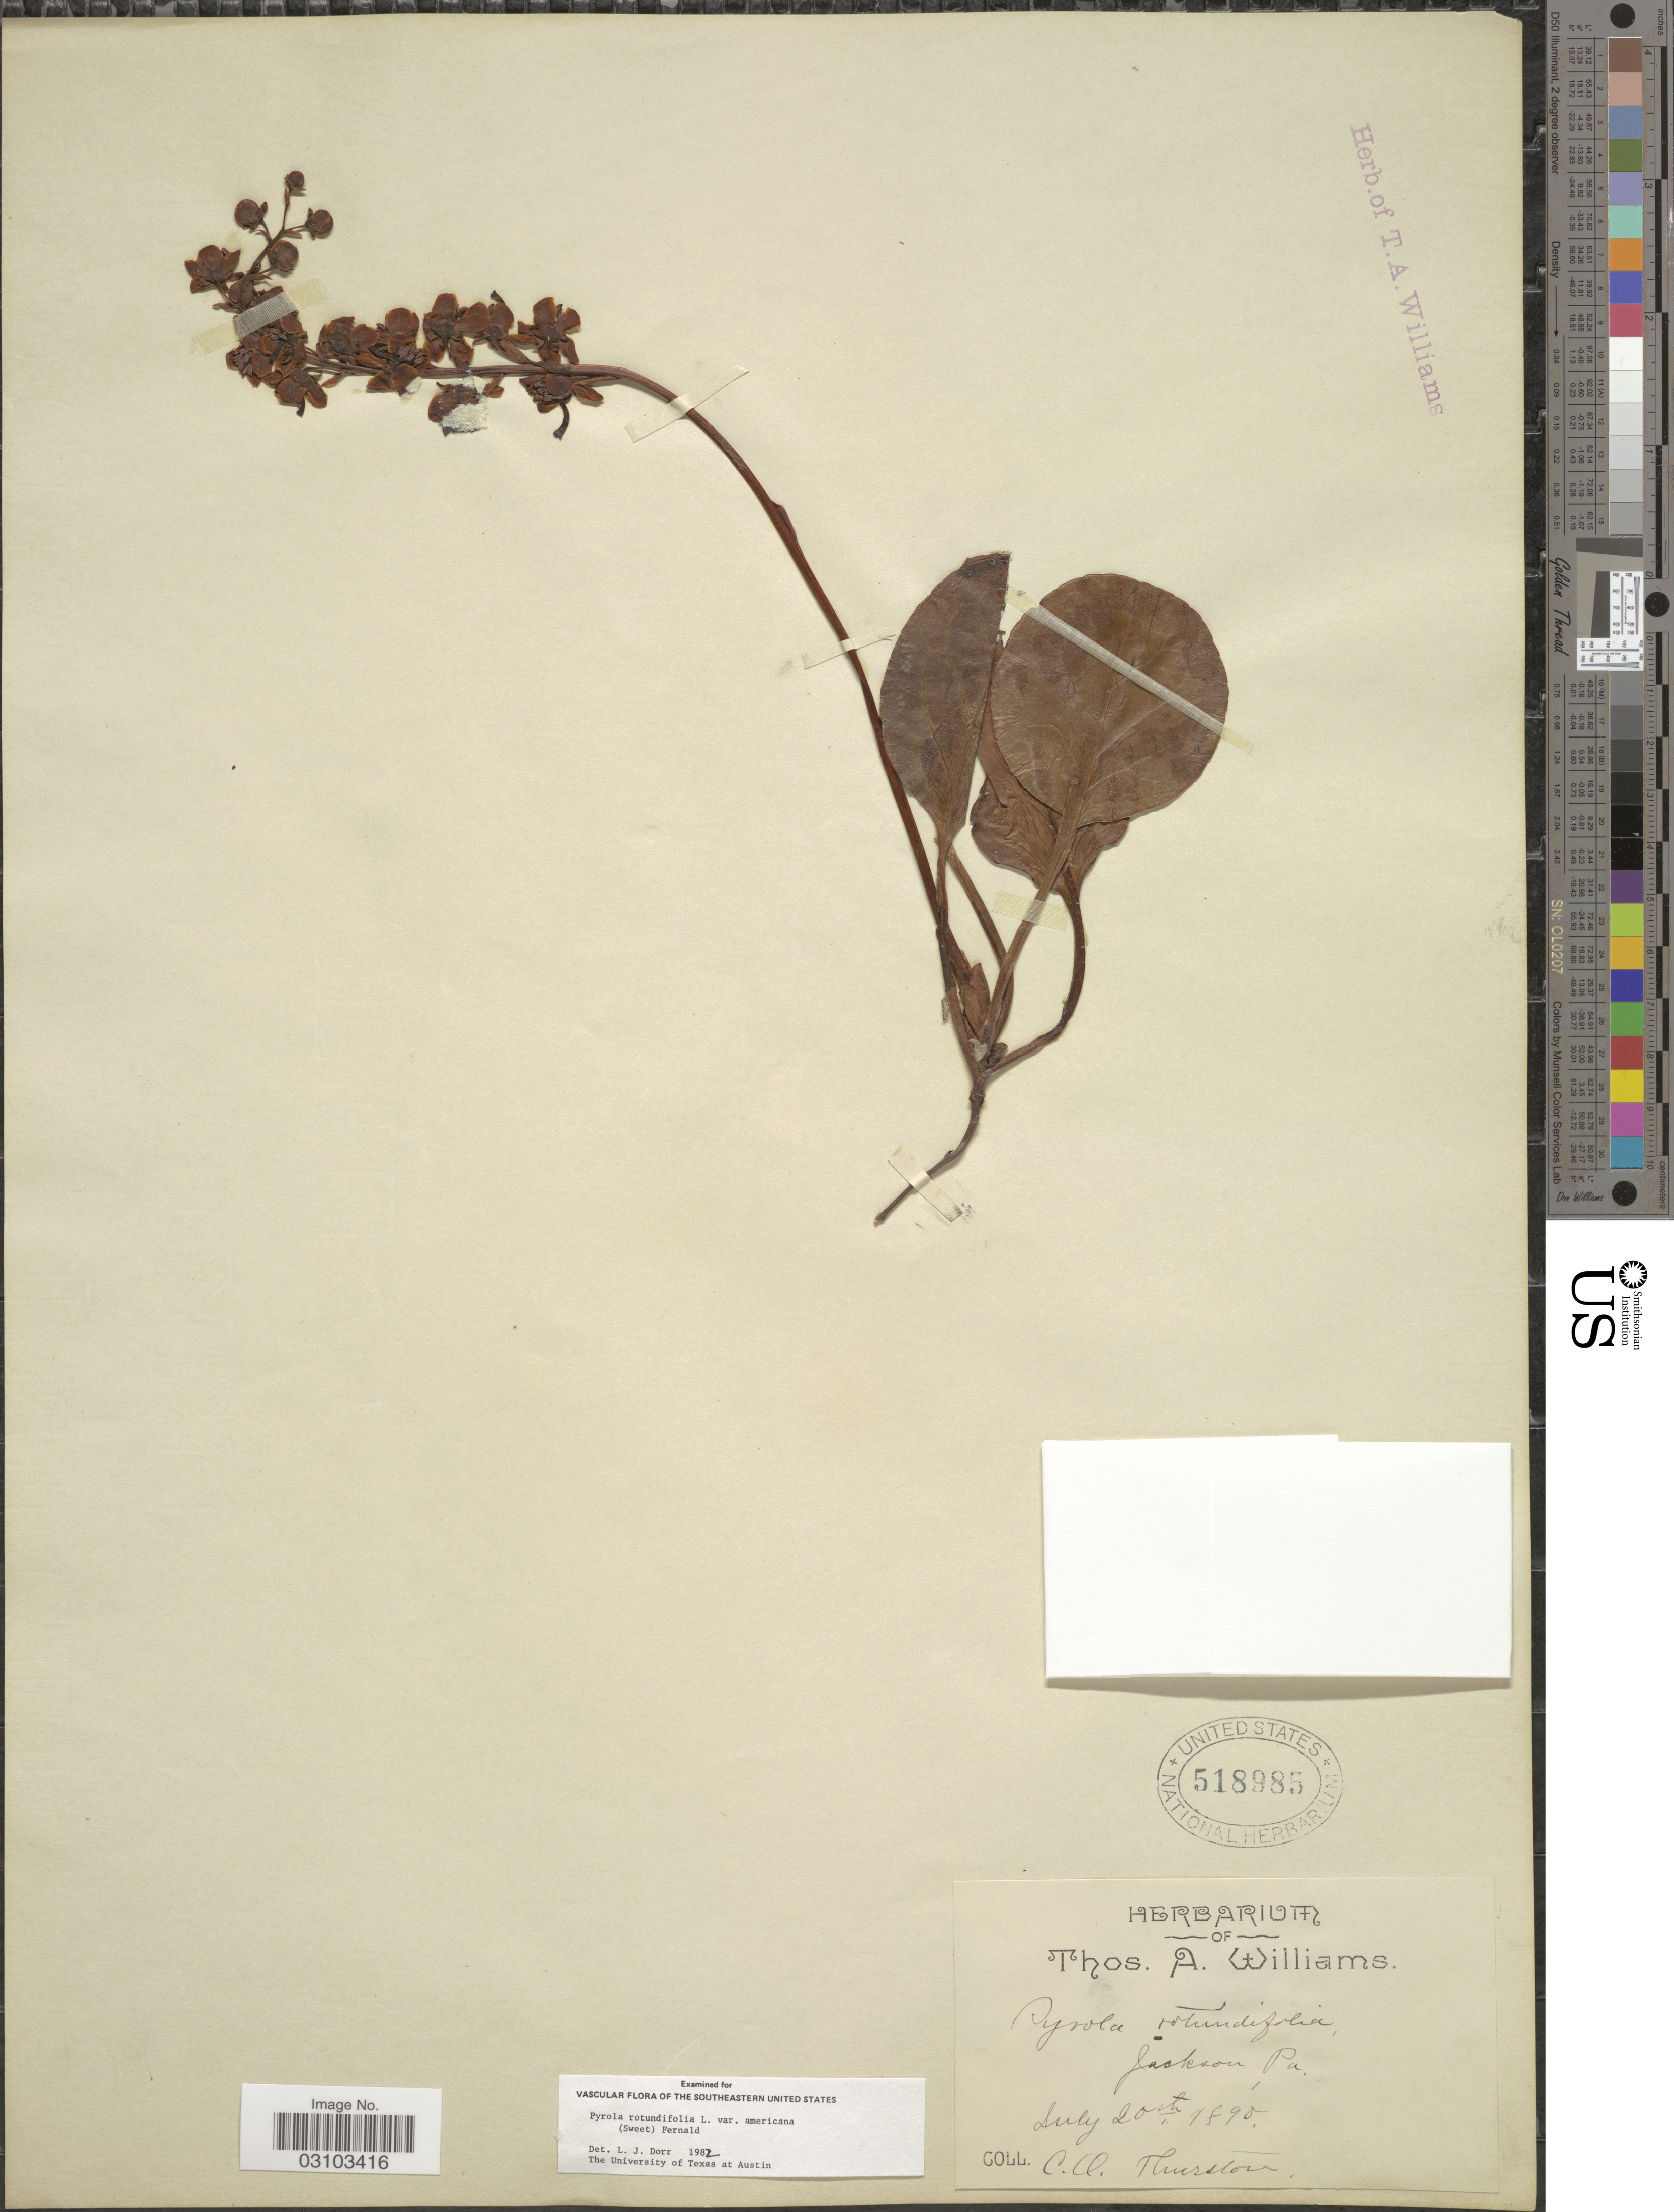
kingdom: Plantae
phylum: Tracheophyta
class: Magnoliopsida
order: Ericales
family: Ericaceae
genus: Pyrola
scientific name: Pyrola americana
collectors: C. Thurston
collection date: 1890-07-20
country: United States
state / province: Pennsylvania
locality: Jackson.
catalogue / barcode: US 518985